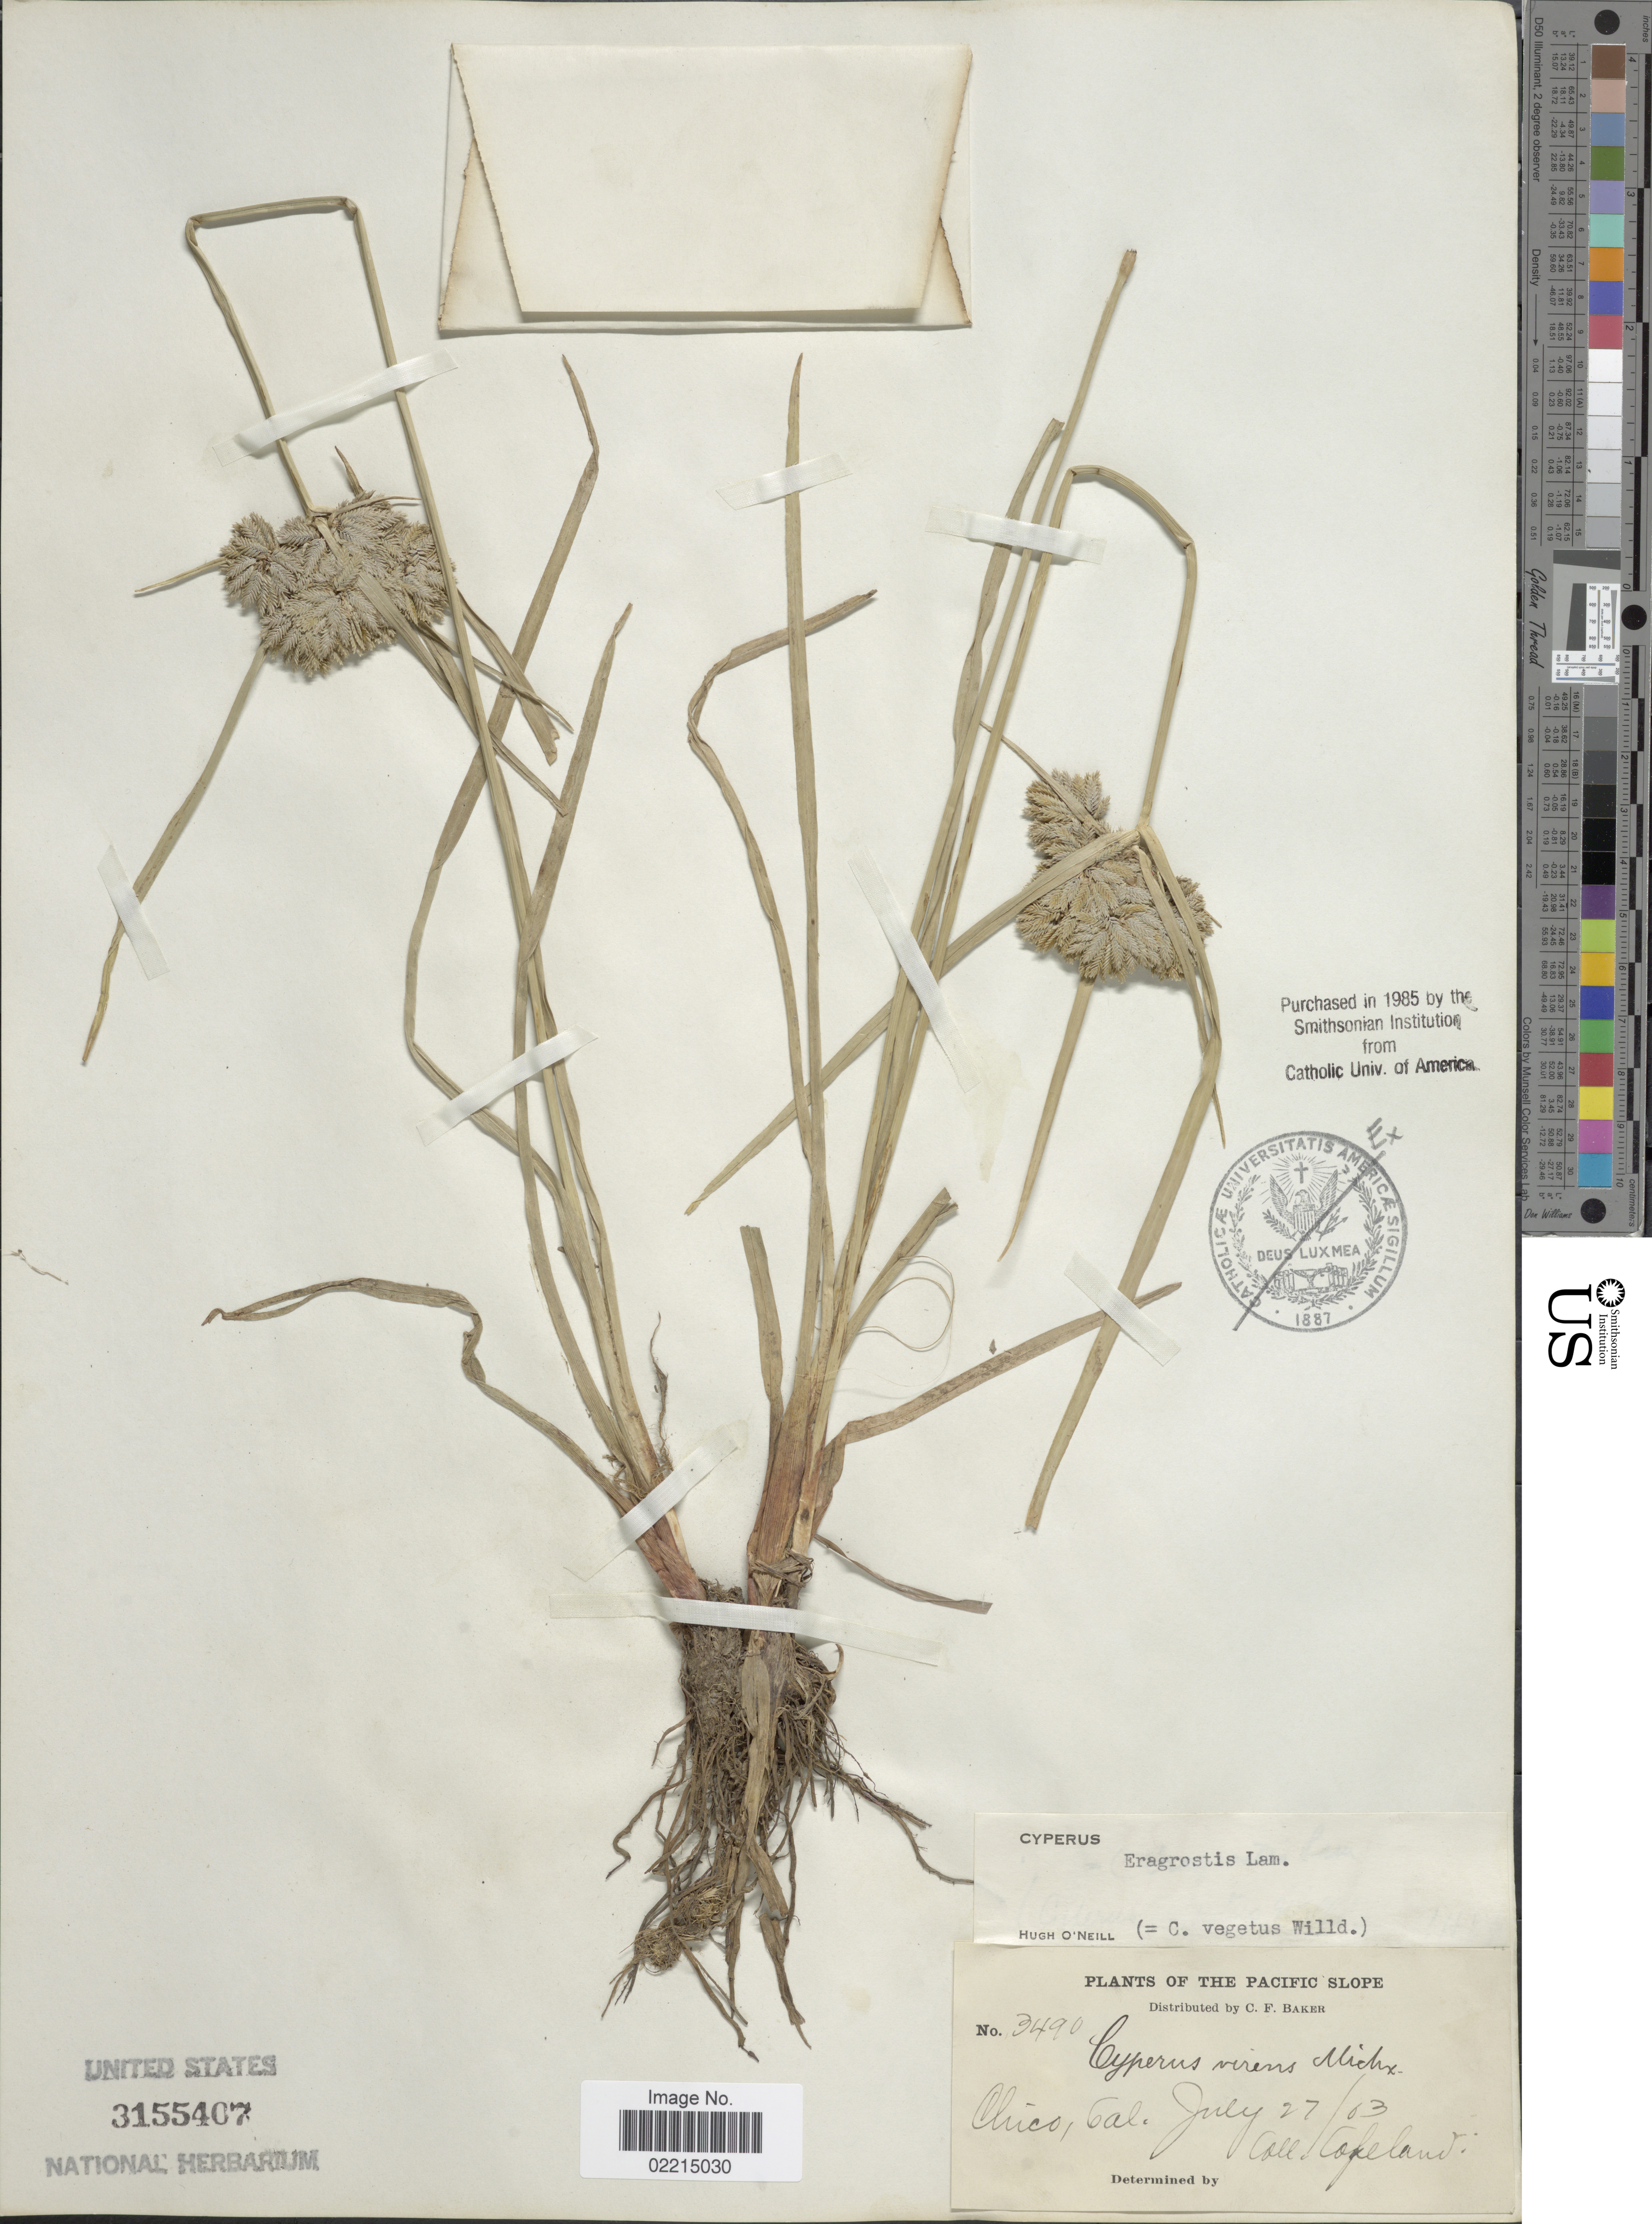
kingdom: Plantae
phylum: Tracheophyta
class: Liliopsida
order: Poales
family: Cyperaceae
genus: Cyperus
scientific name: Cyperus eragrostis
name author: Lam.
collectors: -- Copeland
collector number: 3490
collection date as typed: Transcribed d/m/y: 27/7/3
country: United States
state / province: California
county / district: Butte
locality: Pacific Slope. Chico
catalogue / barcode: US 3155407